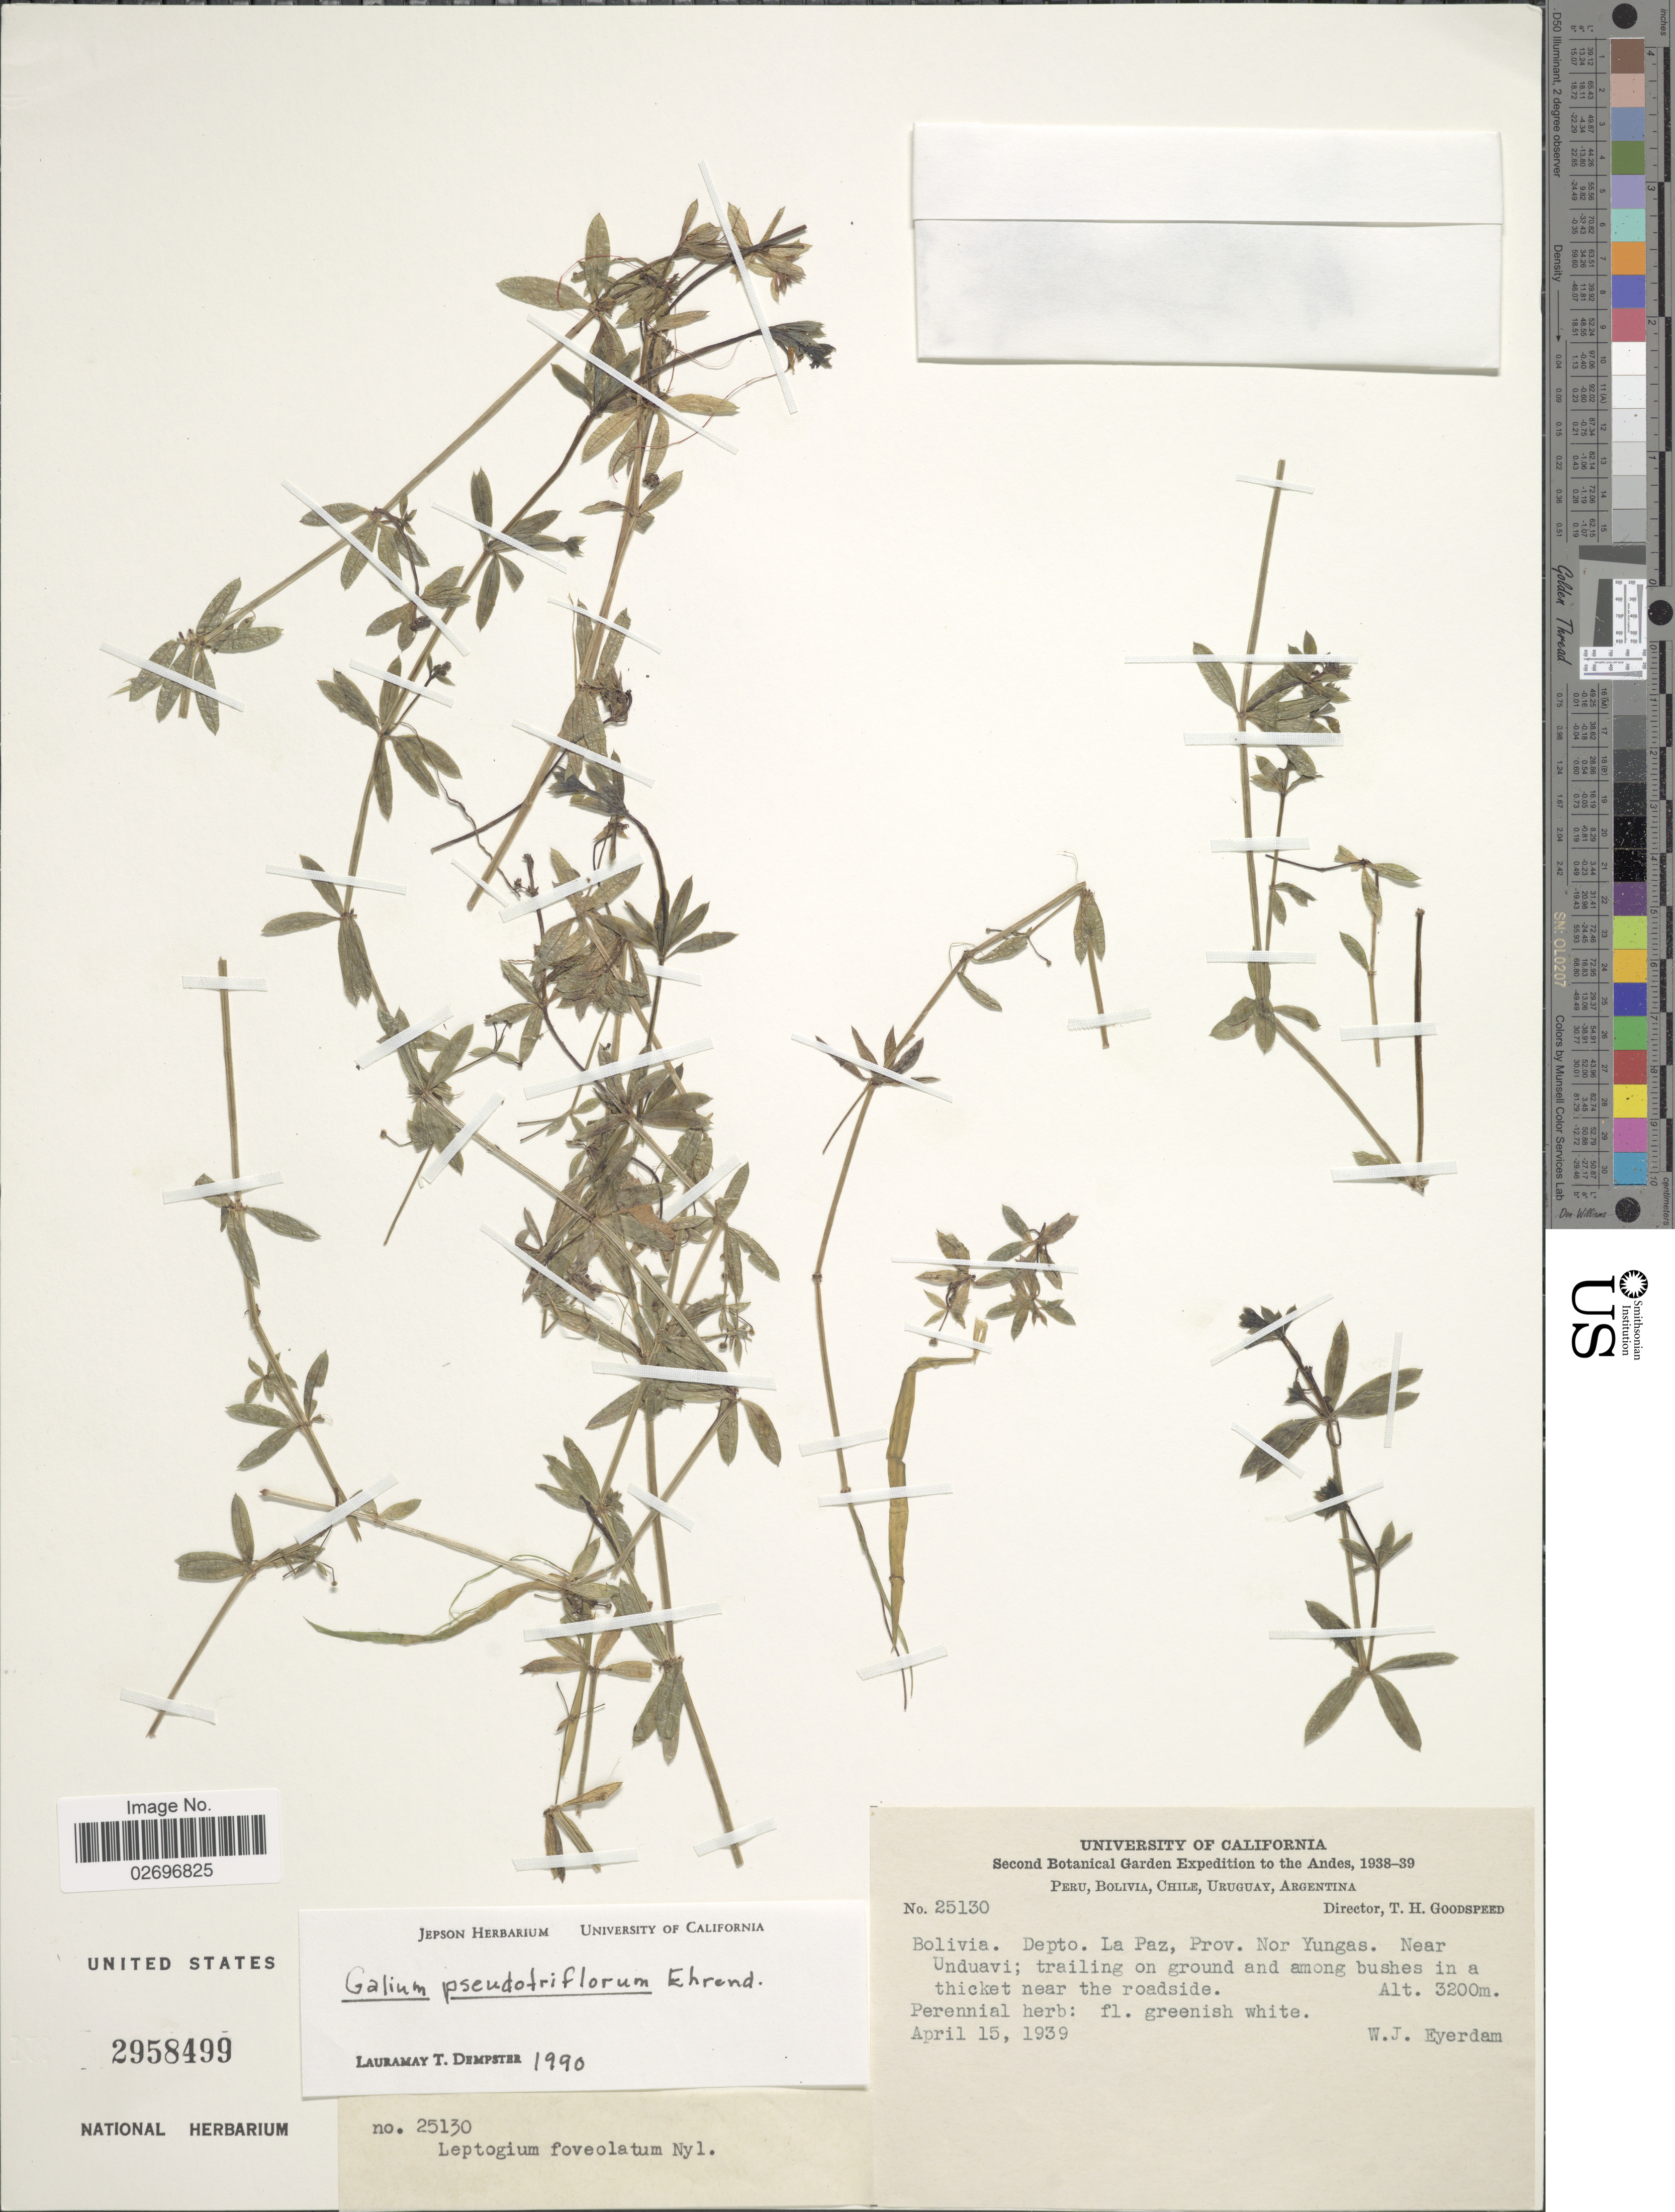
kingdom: Plantae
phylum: Tracheophyta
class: Magnoliopsida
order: Gentianales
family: Rubiaceae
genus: Galium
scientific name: Galium pseudotriflorum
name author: Dempster & Ehrend.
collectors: W. J. Eyerdam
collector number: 25130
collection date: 1939-04-15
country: Bolivia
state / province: La Paz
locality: Dpto La Paz, Prov. Nor Yungas. Near Unduavi; trailing on ground and among bushes in a thicket near the roadside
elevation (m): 3200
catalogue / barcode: US 2958499